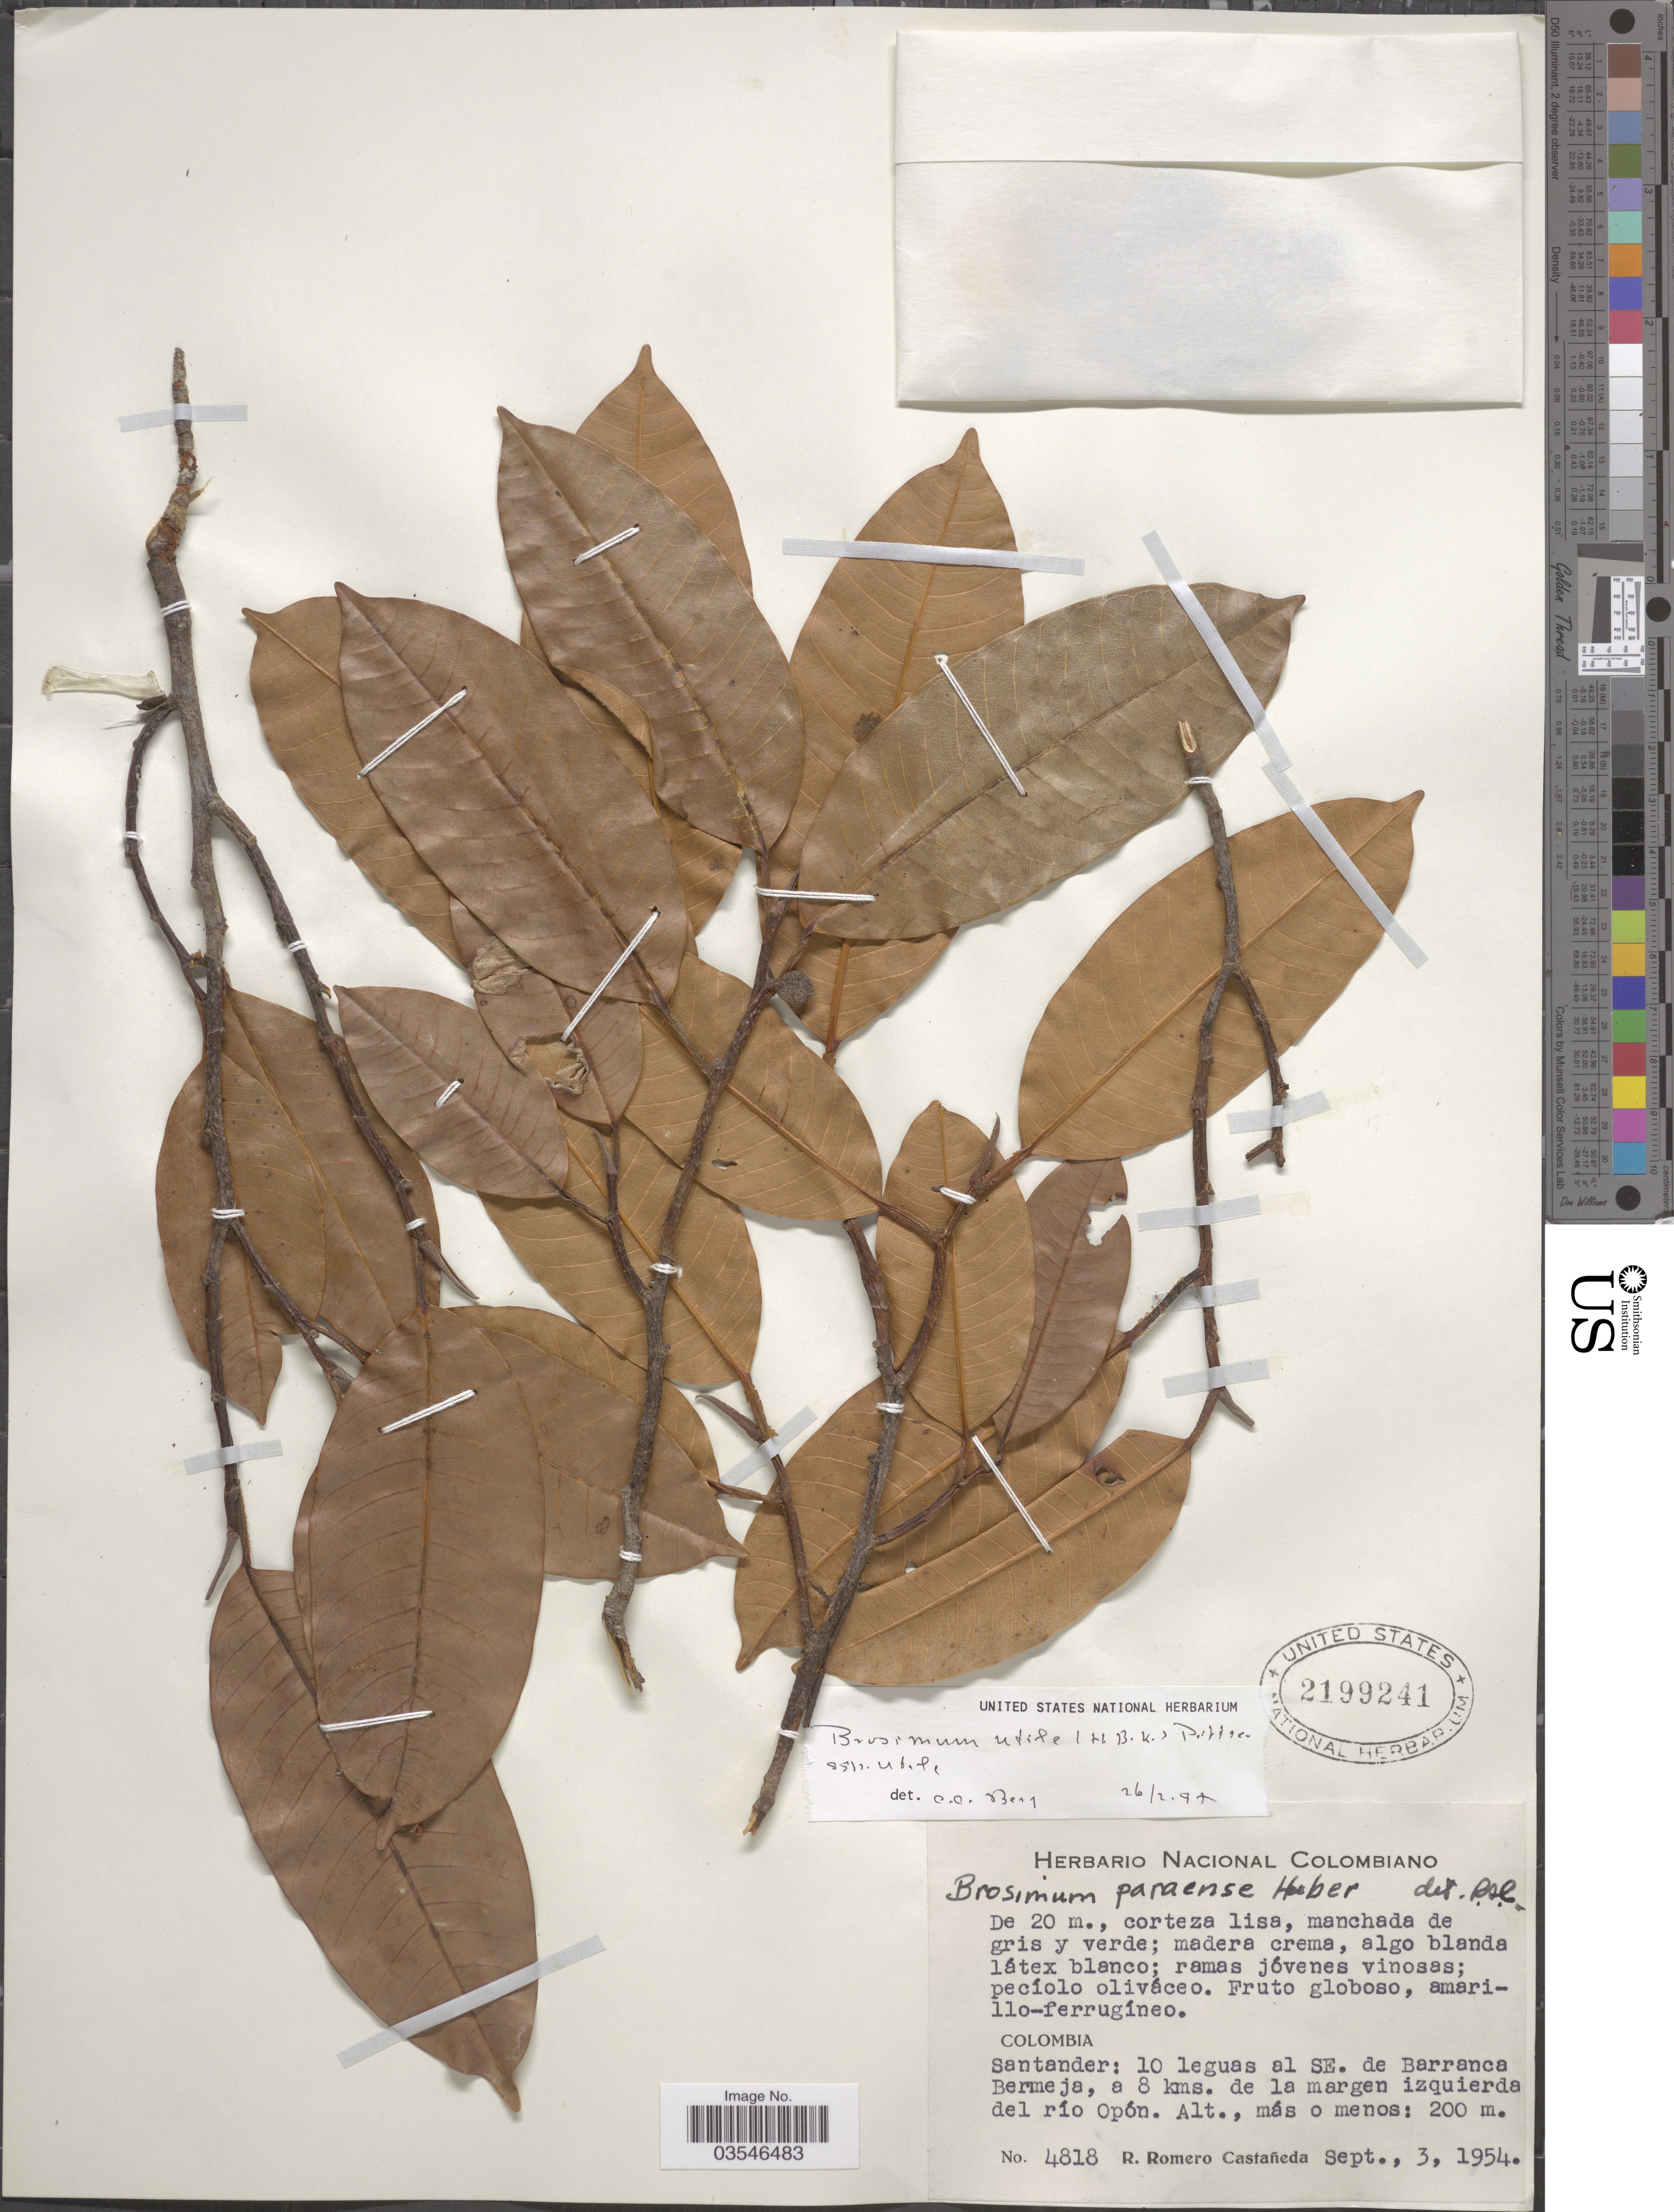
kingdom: Plantae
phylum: Tracheophyta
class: Magnoliopsida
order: Rosales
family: Moraceae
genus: Brosimum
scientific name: Brosimum utile subsp. utile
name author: (Kunth) Oken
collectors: R. Romero Castañeda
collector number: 4818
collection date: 1954-09-03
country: Colombia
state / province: Santander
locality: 12 leguas al SE. de Barranca Bermeja, a 8 kms., de la margen izquierda del río Opón.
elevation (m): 200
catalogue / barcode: US 2199241